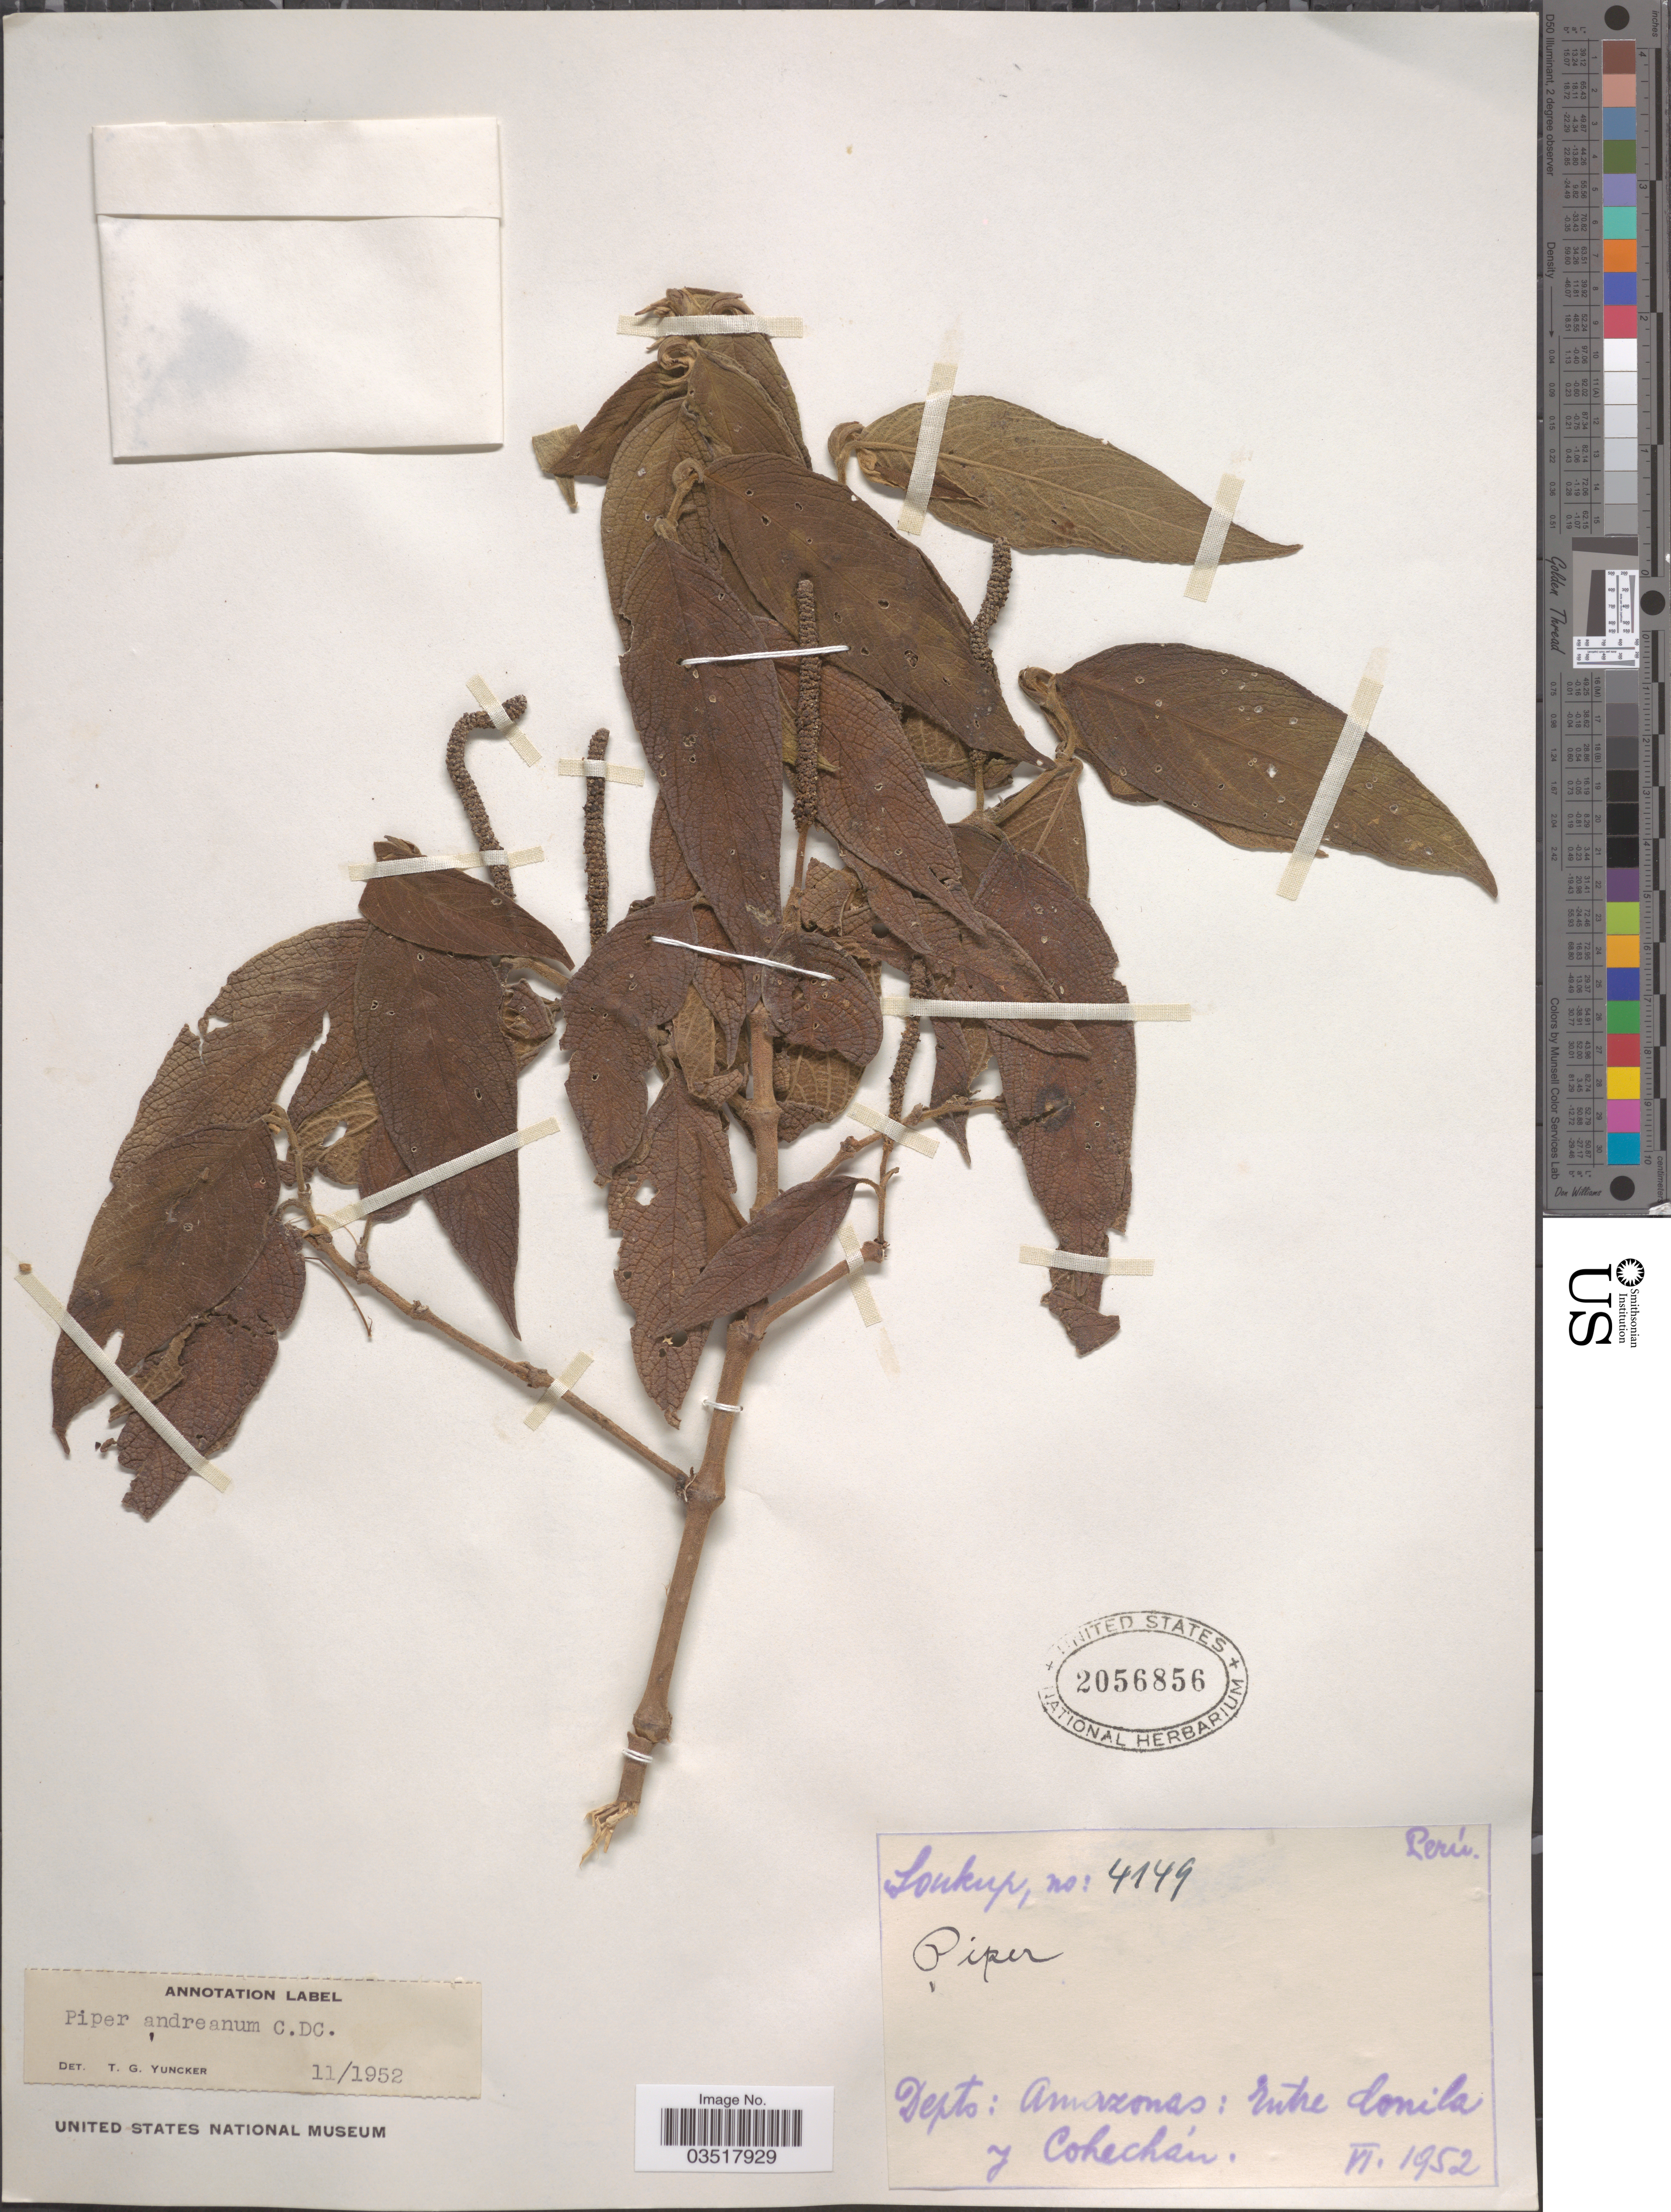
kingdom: Plantae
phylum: Tracheophyta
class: Magnoliopsida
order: Piperales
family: Piperaceae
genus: Piper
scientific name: Piper andreanum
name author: C. DC.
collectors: -- Soukup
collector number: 4149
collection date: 1952-06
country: Peru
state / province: Amazonas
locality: Depto: Amazonas: Entre donila y Cohechán.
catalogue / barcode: US 2056856